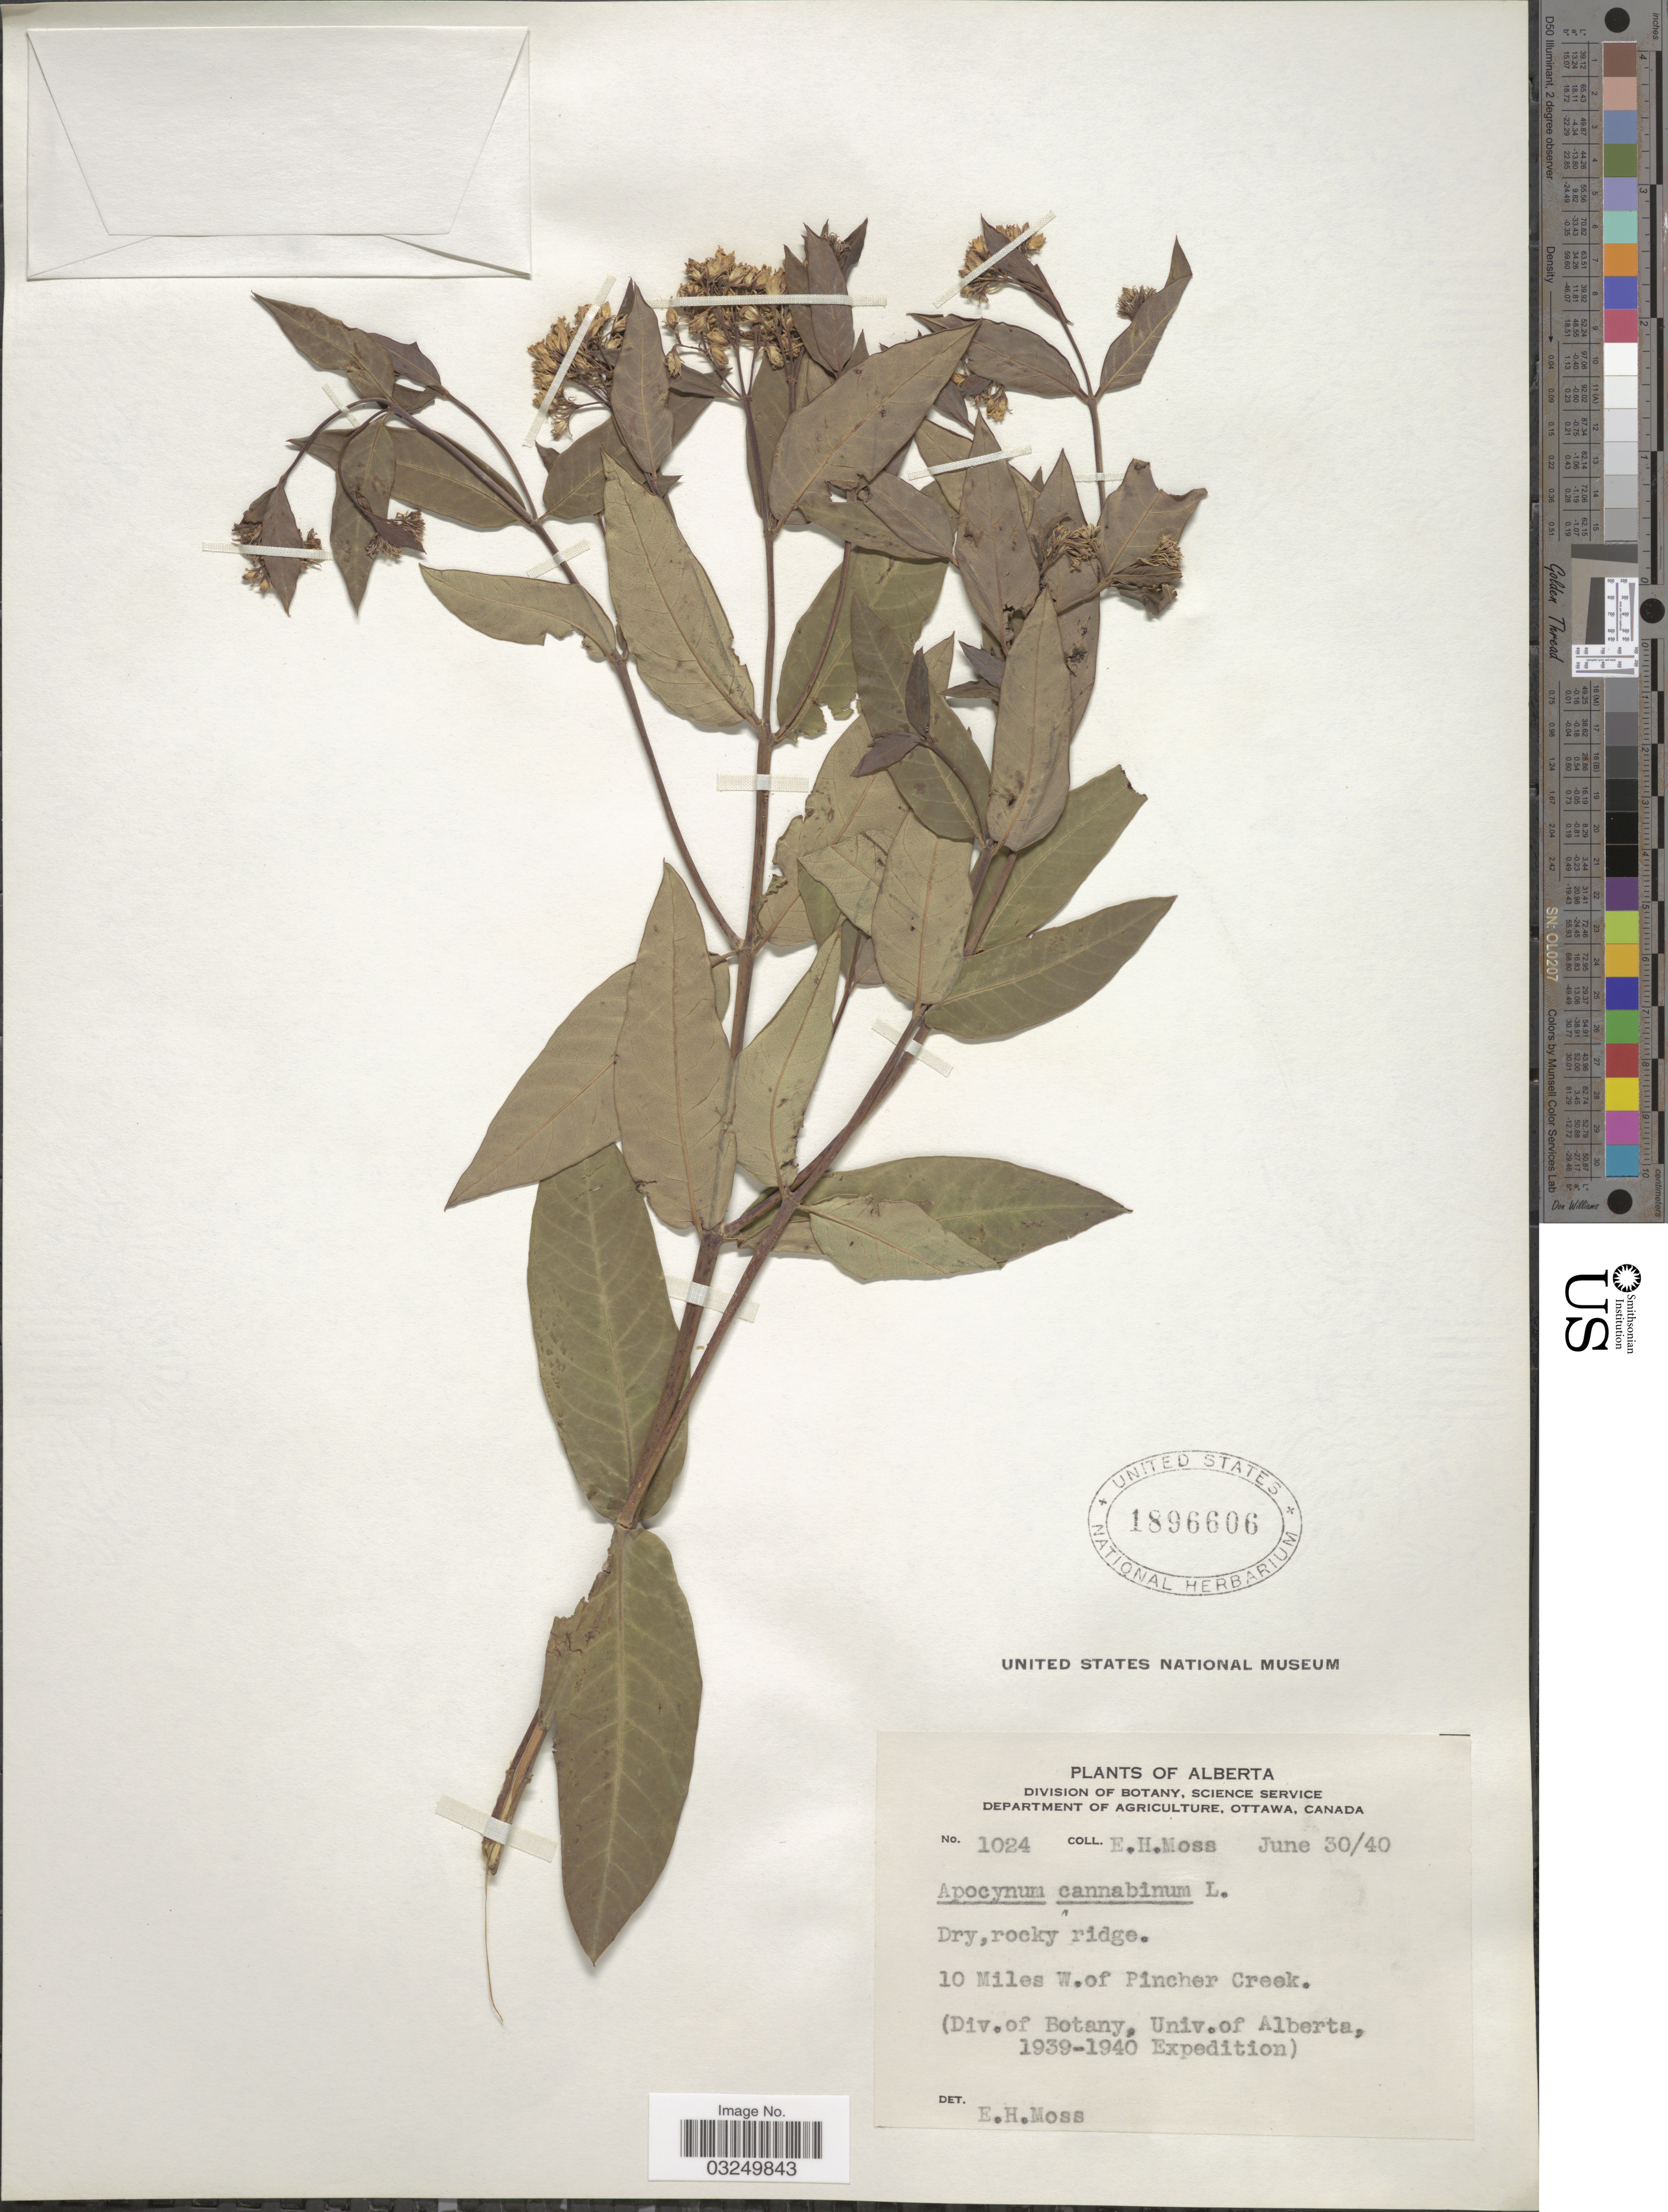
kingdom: Plantae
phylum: Tracheophyta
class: Magnoliopsida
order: Gentianales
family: Apocynaceae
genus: Apocynum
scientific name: Apocynum cannabinum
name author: L.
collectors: E. Moss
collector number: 1024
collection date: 1940-06-30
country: Canada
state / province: Alberta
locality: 10 Miles W. of Pincher Creek.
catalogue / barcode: US 1896606